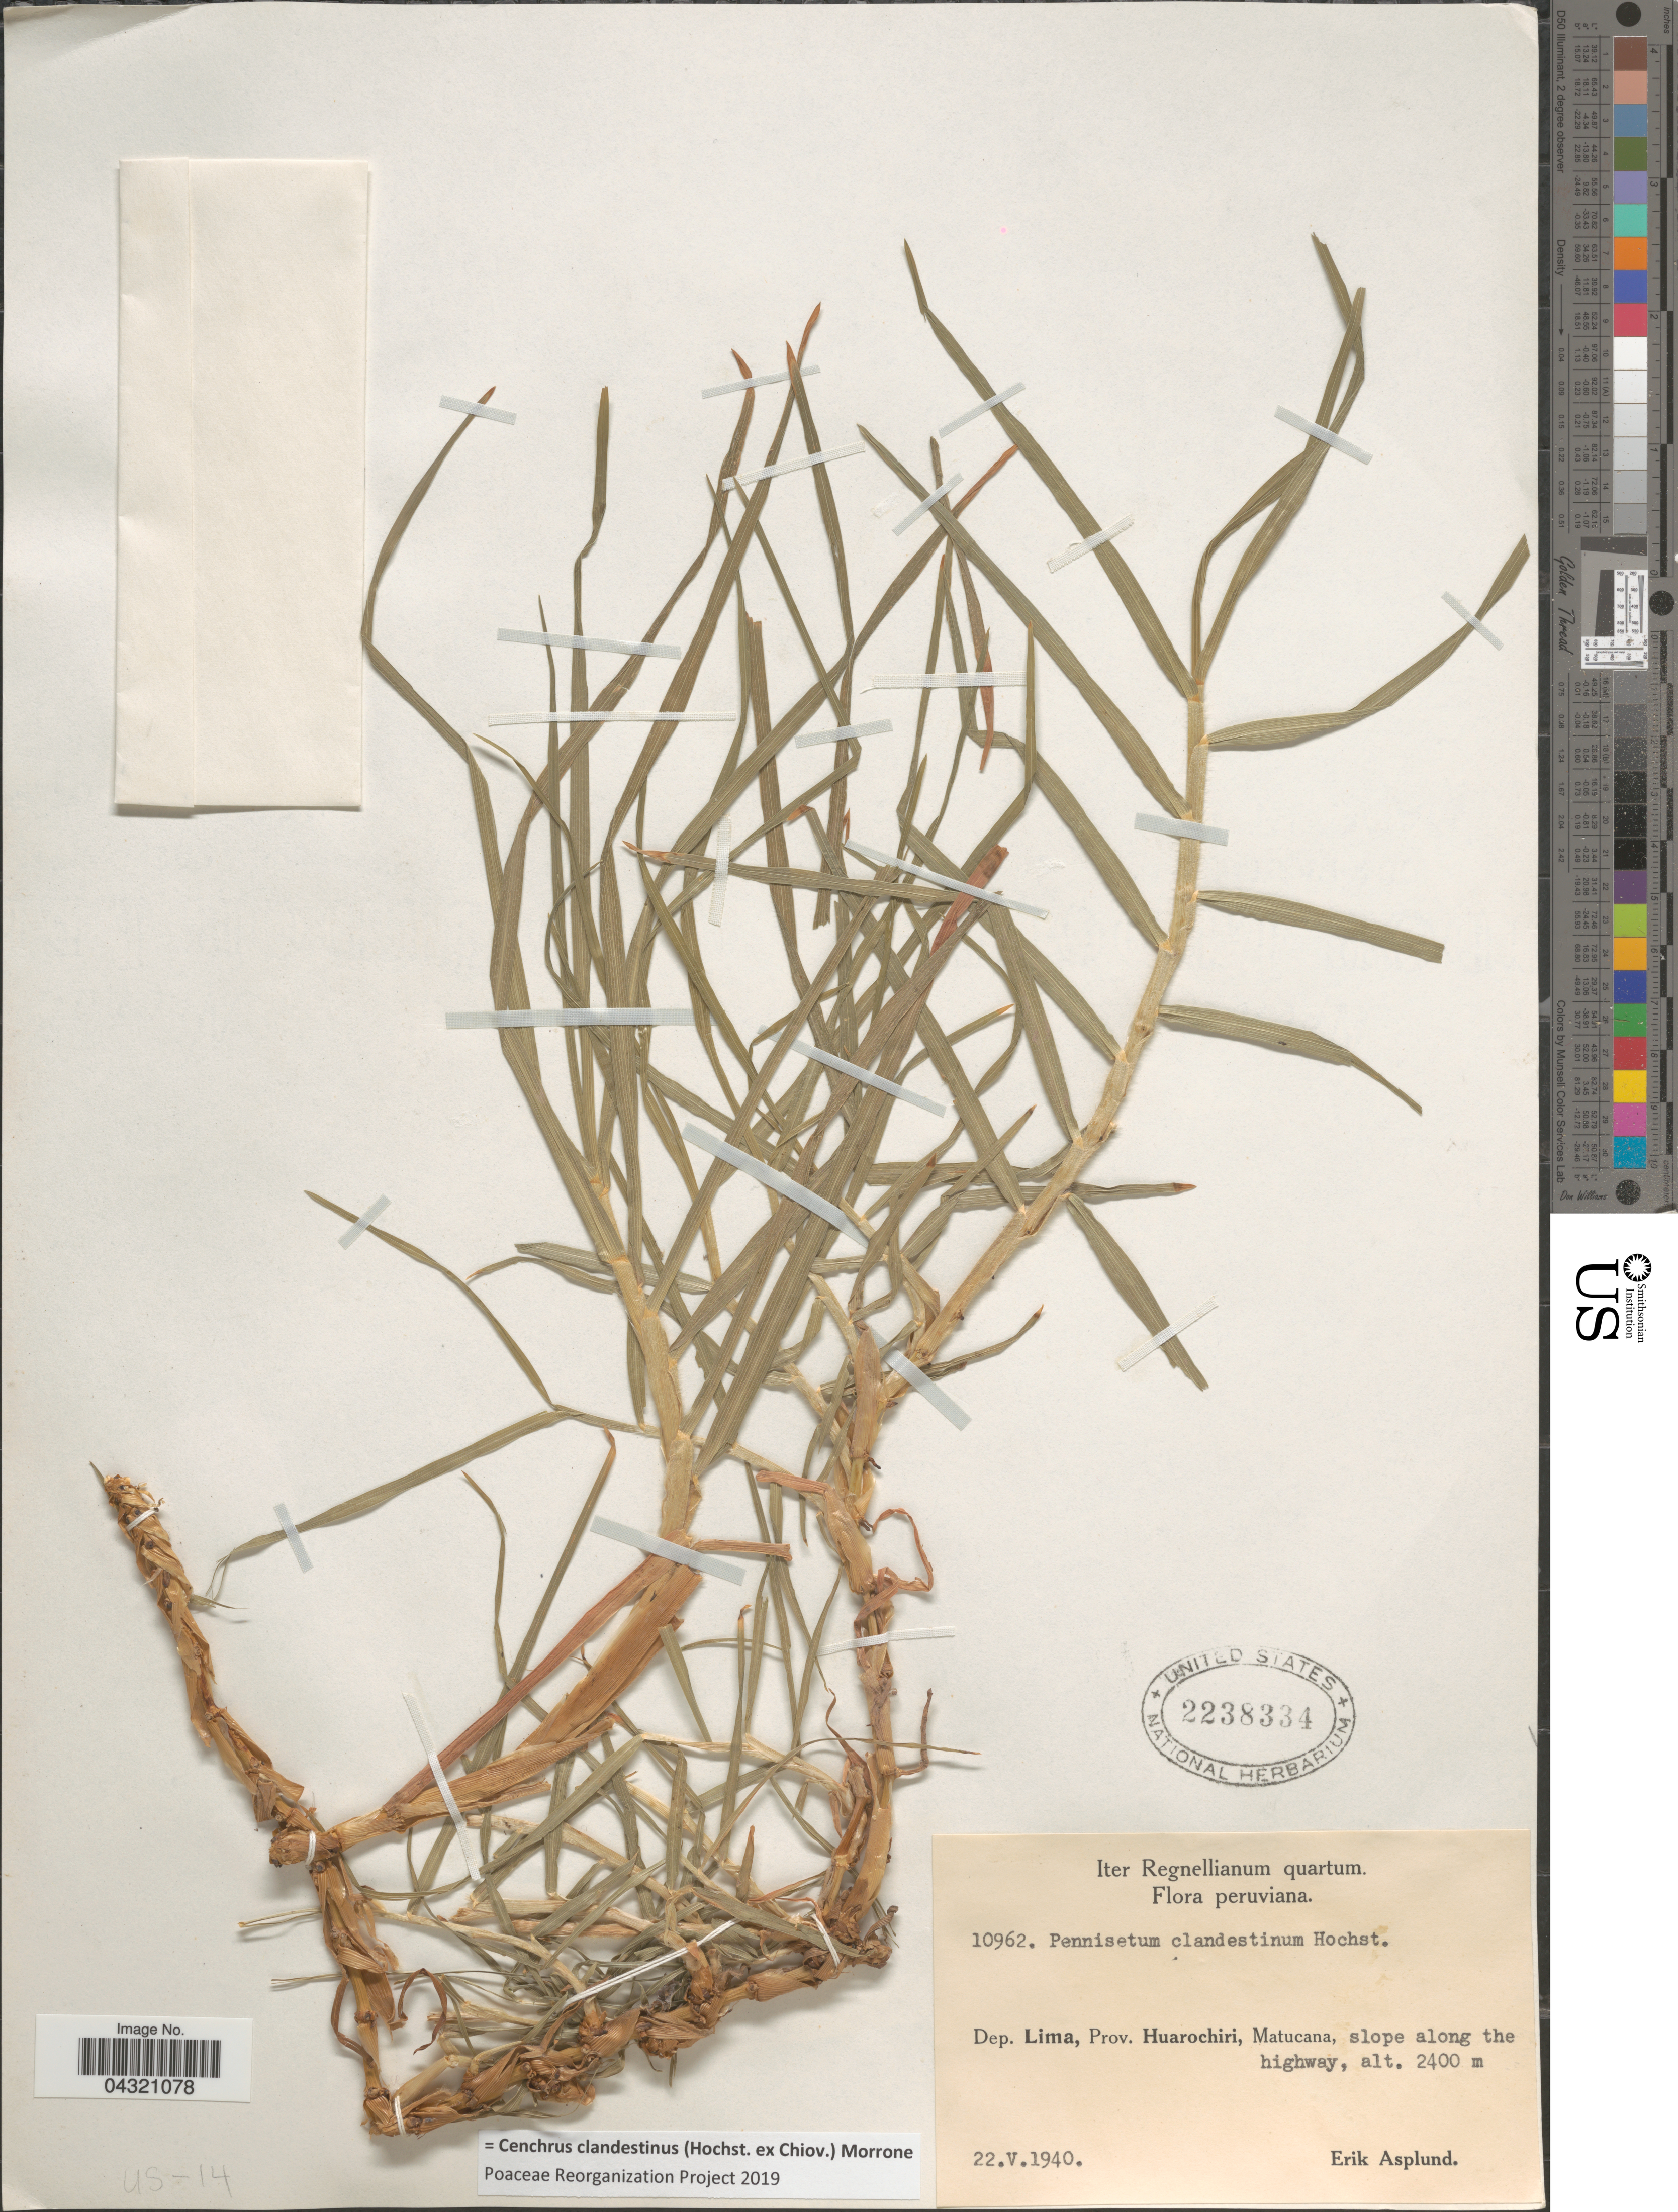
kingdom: Plantae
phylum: Tracheophyta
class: Liliopsida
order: Poales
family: Poaceae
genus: Cenchrus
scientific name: Cenchrus clandestinus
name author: (Hochst. & Chiov.) Morrone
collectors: E. Asplund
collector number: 10962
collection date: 1940-05-22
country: Peru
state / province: Lima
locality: Iter Regnellianum quartum. Dep. Lima, Prov. Huarochiri, Matucana, slope along the highway.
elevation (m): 2400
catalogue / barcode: US 2238334